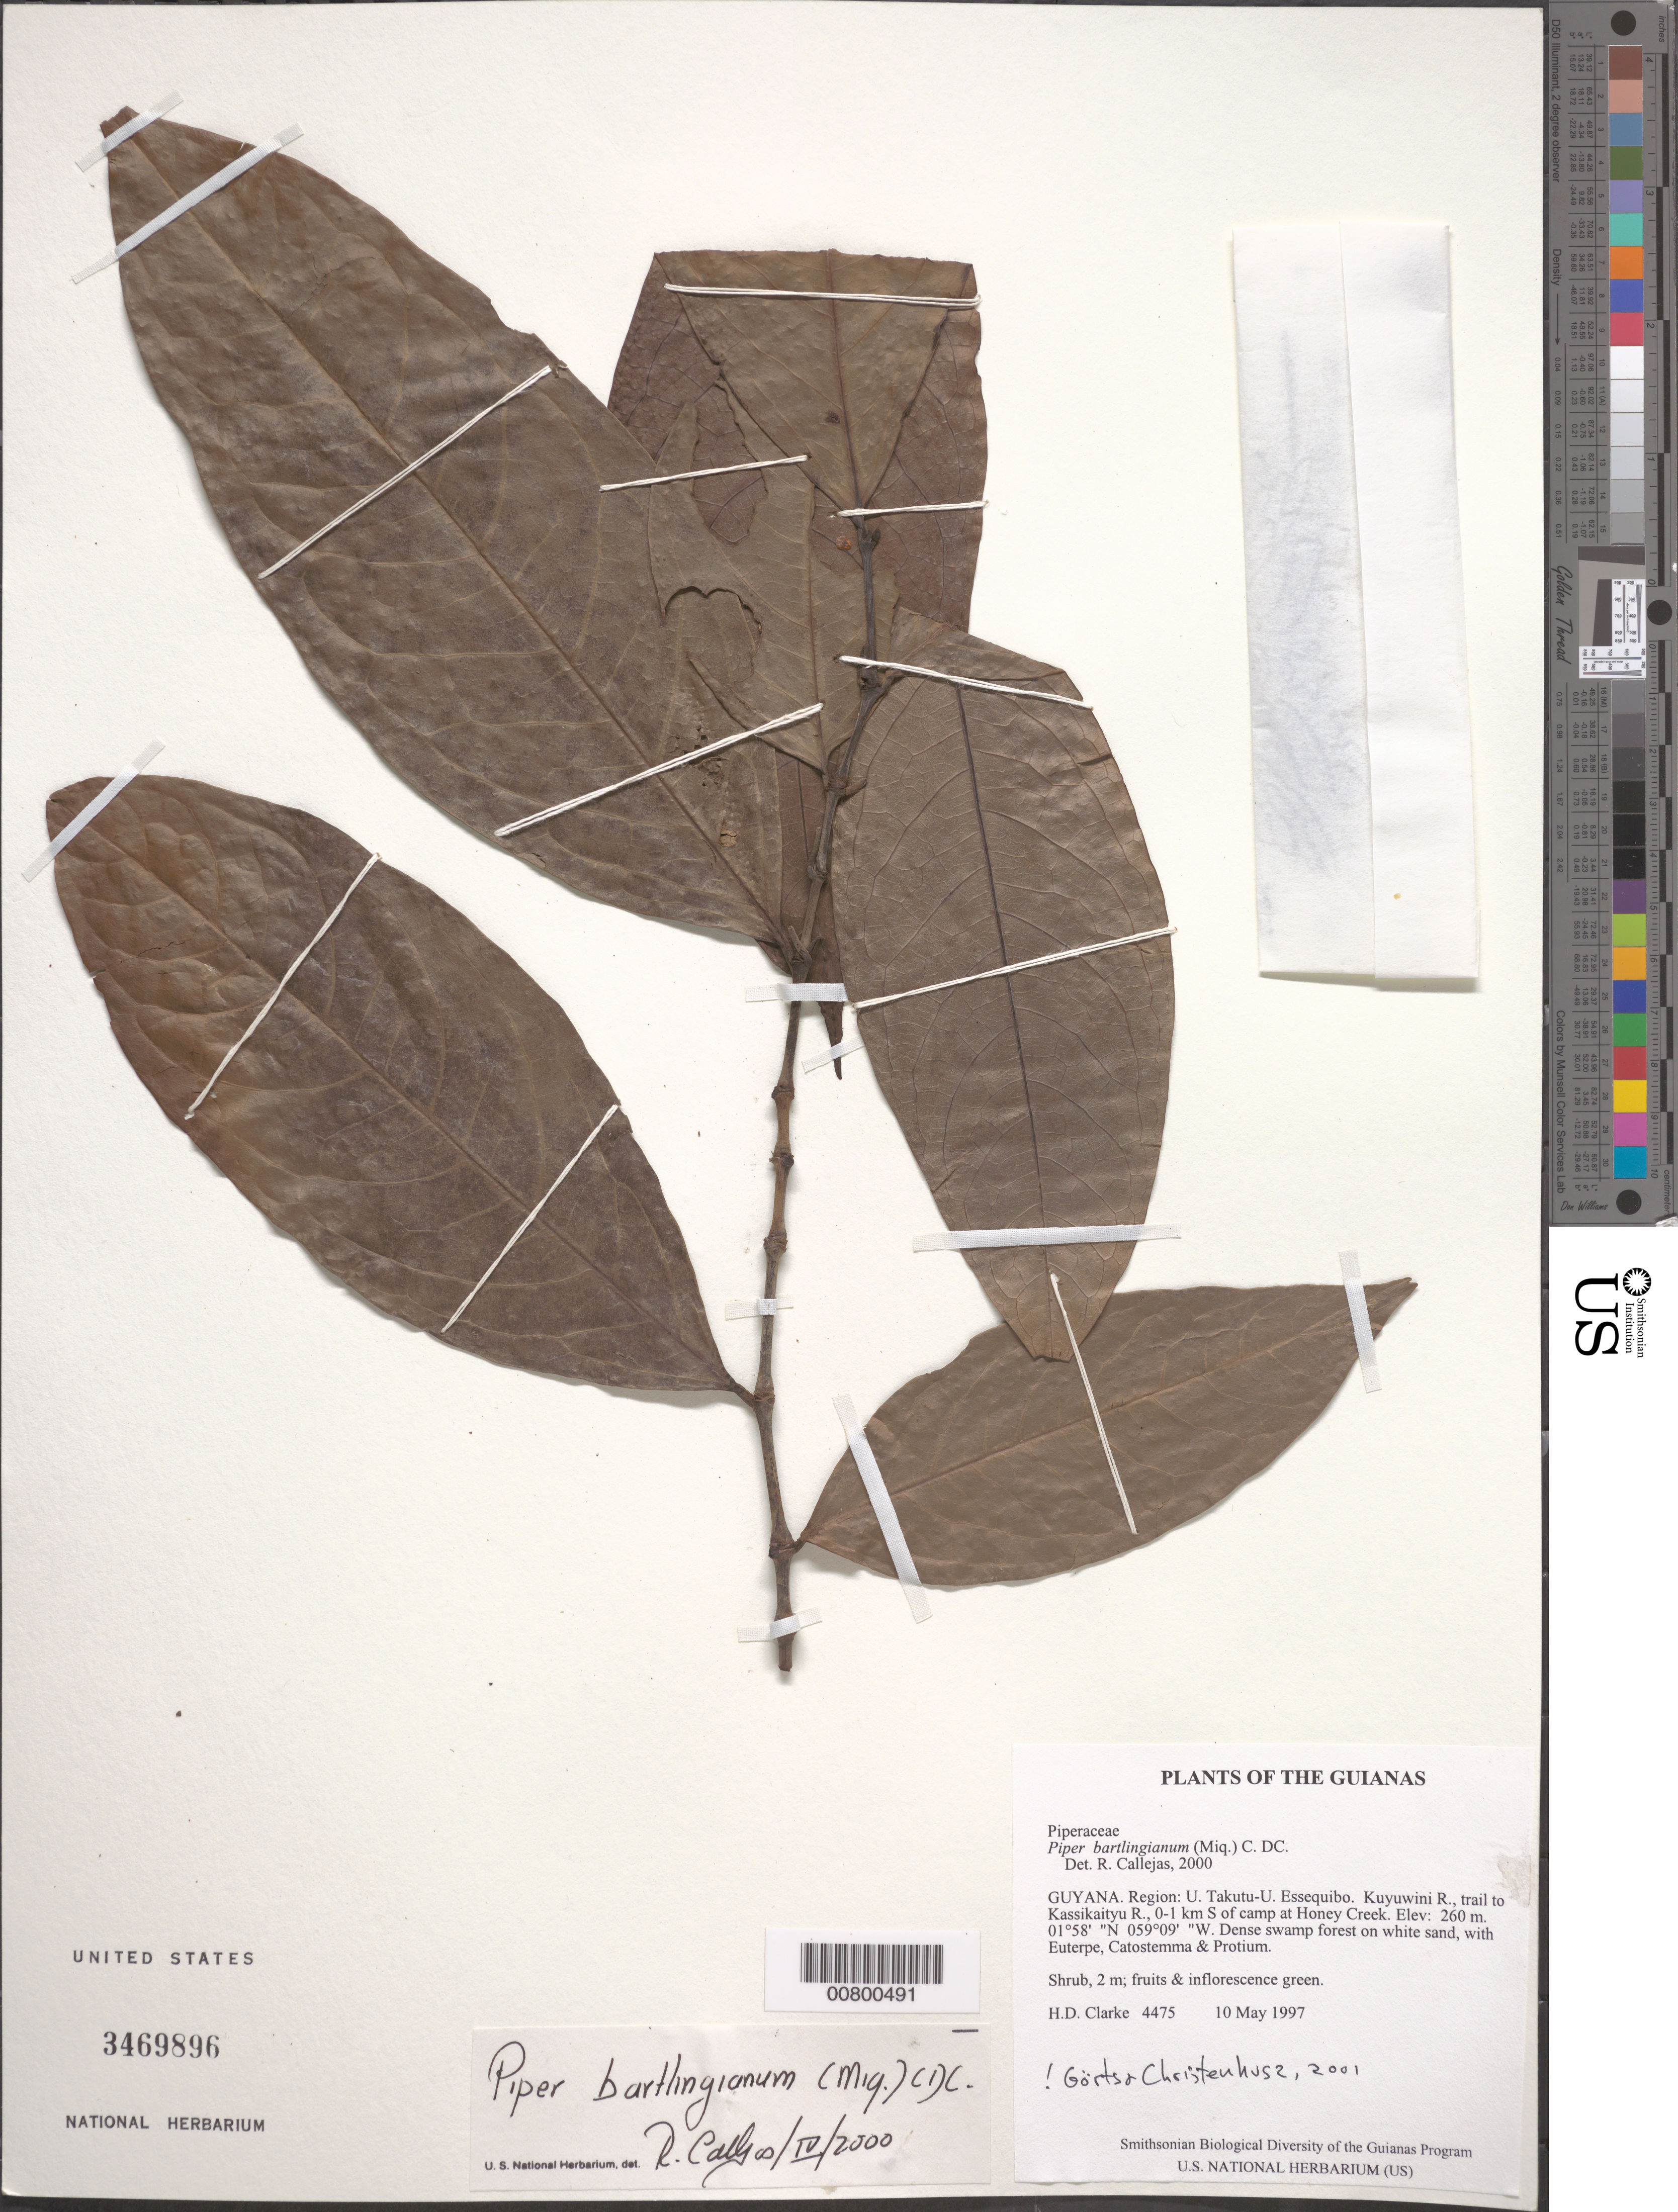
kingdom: Plantae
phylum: Tracheophyta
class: Magnoliopsida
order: Piperales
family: Piperaceae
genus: Piper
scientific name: Piper bartlingianum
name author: (Miq.) C. DC.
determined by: Görts-van Rijn, A. R.; Christenhusz, M. J.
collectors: H. D. Clarke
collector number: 4475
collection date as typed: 10 May 1997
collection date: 1997-05-10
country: Guyana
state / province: U. Takutu-U. Essequibo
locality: Kuyuwini R., trail to Kassikaityu R., 0-1 km S of camp at Honey Creek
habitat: Dense swamp forest on white sand, with Euterpe, Catostemma & Protium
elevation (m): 260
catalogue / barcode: US 3469896